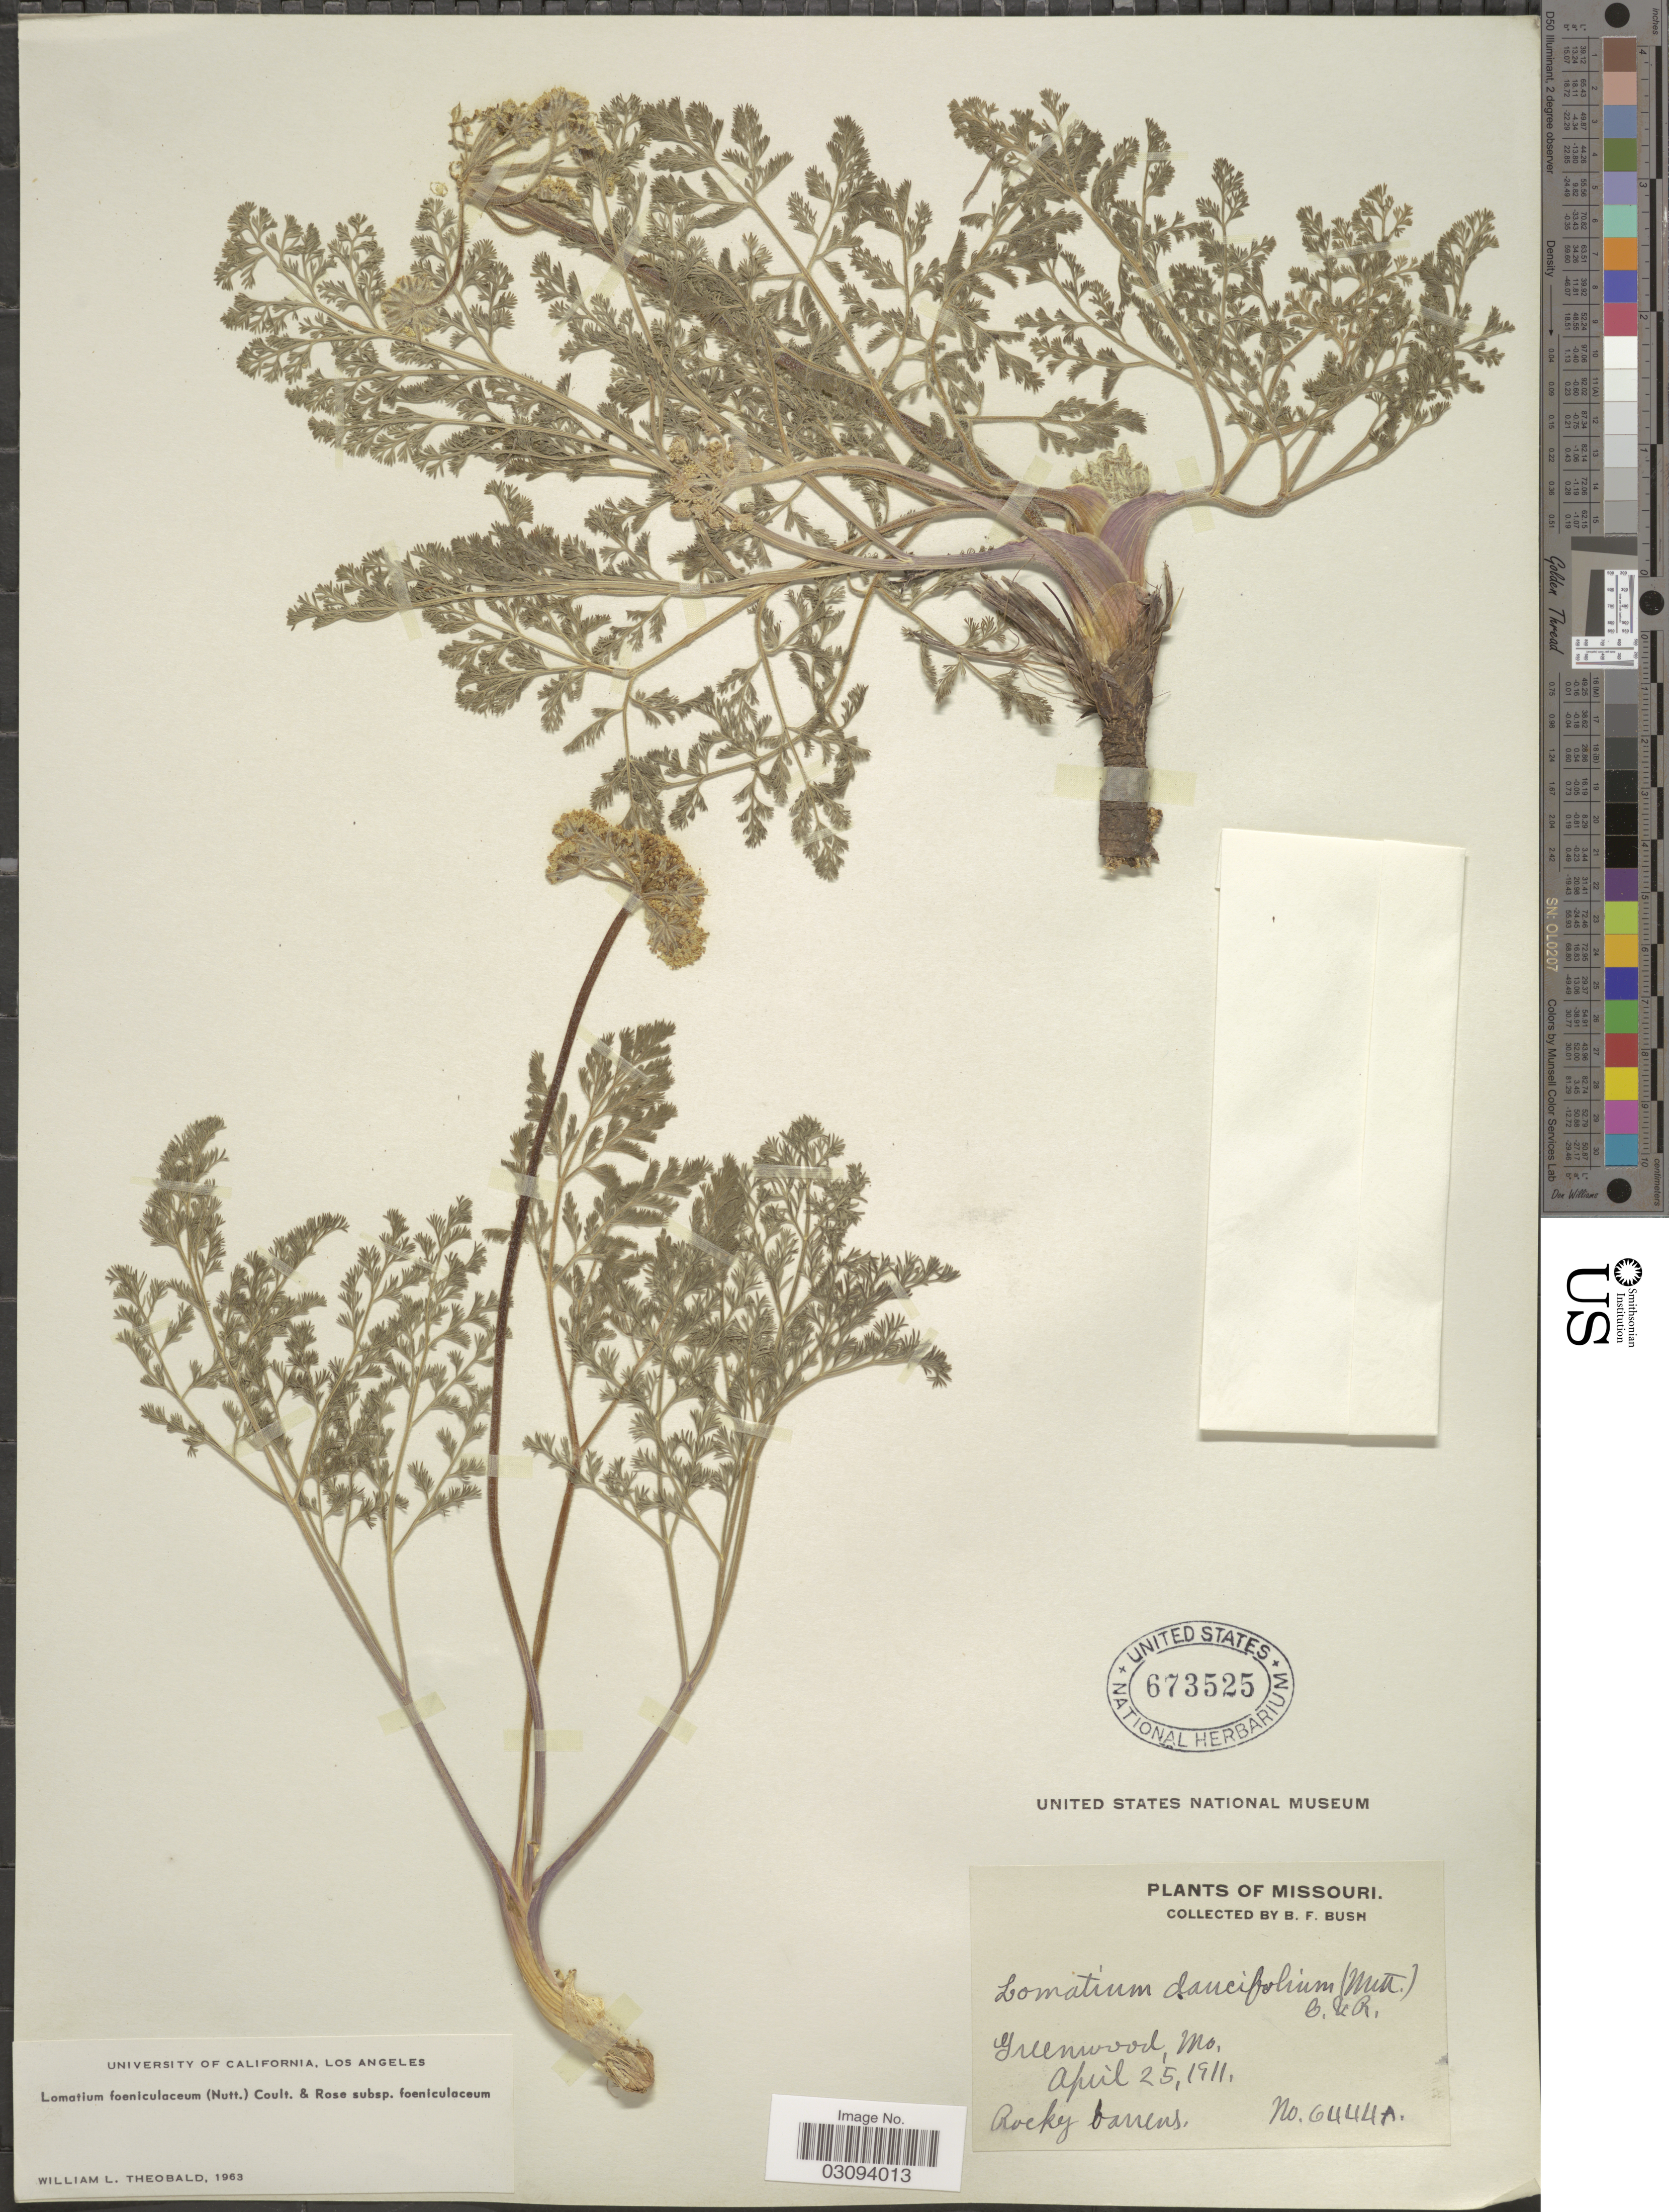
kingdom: Plantae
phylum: Tracheophyta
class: Magnoliopsida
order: Apiales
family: Apiaceae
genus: Lomatium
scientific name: Lomatium foeniculaceum subsp. foeniculaceum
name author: (Nutt.) J.M. Coult. & Rose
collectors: B. F. Bush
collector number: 6444A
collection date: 1911-04-25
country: United States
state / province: Missouri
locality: Greenwood.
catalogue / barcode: US 673525